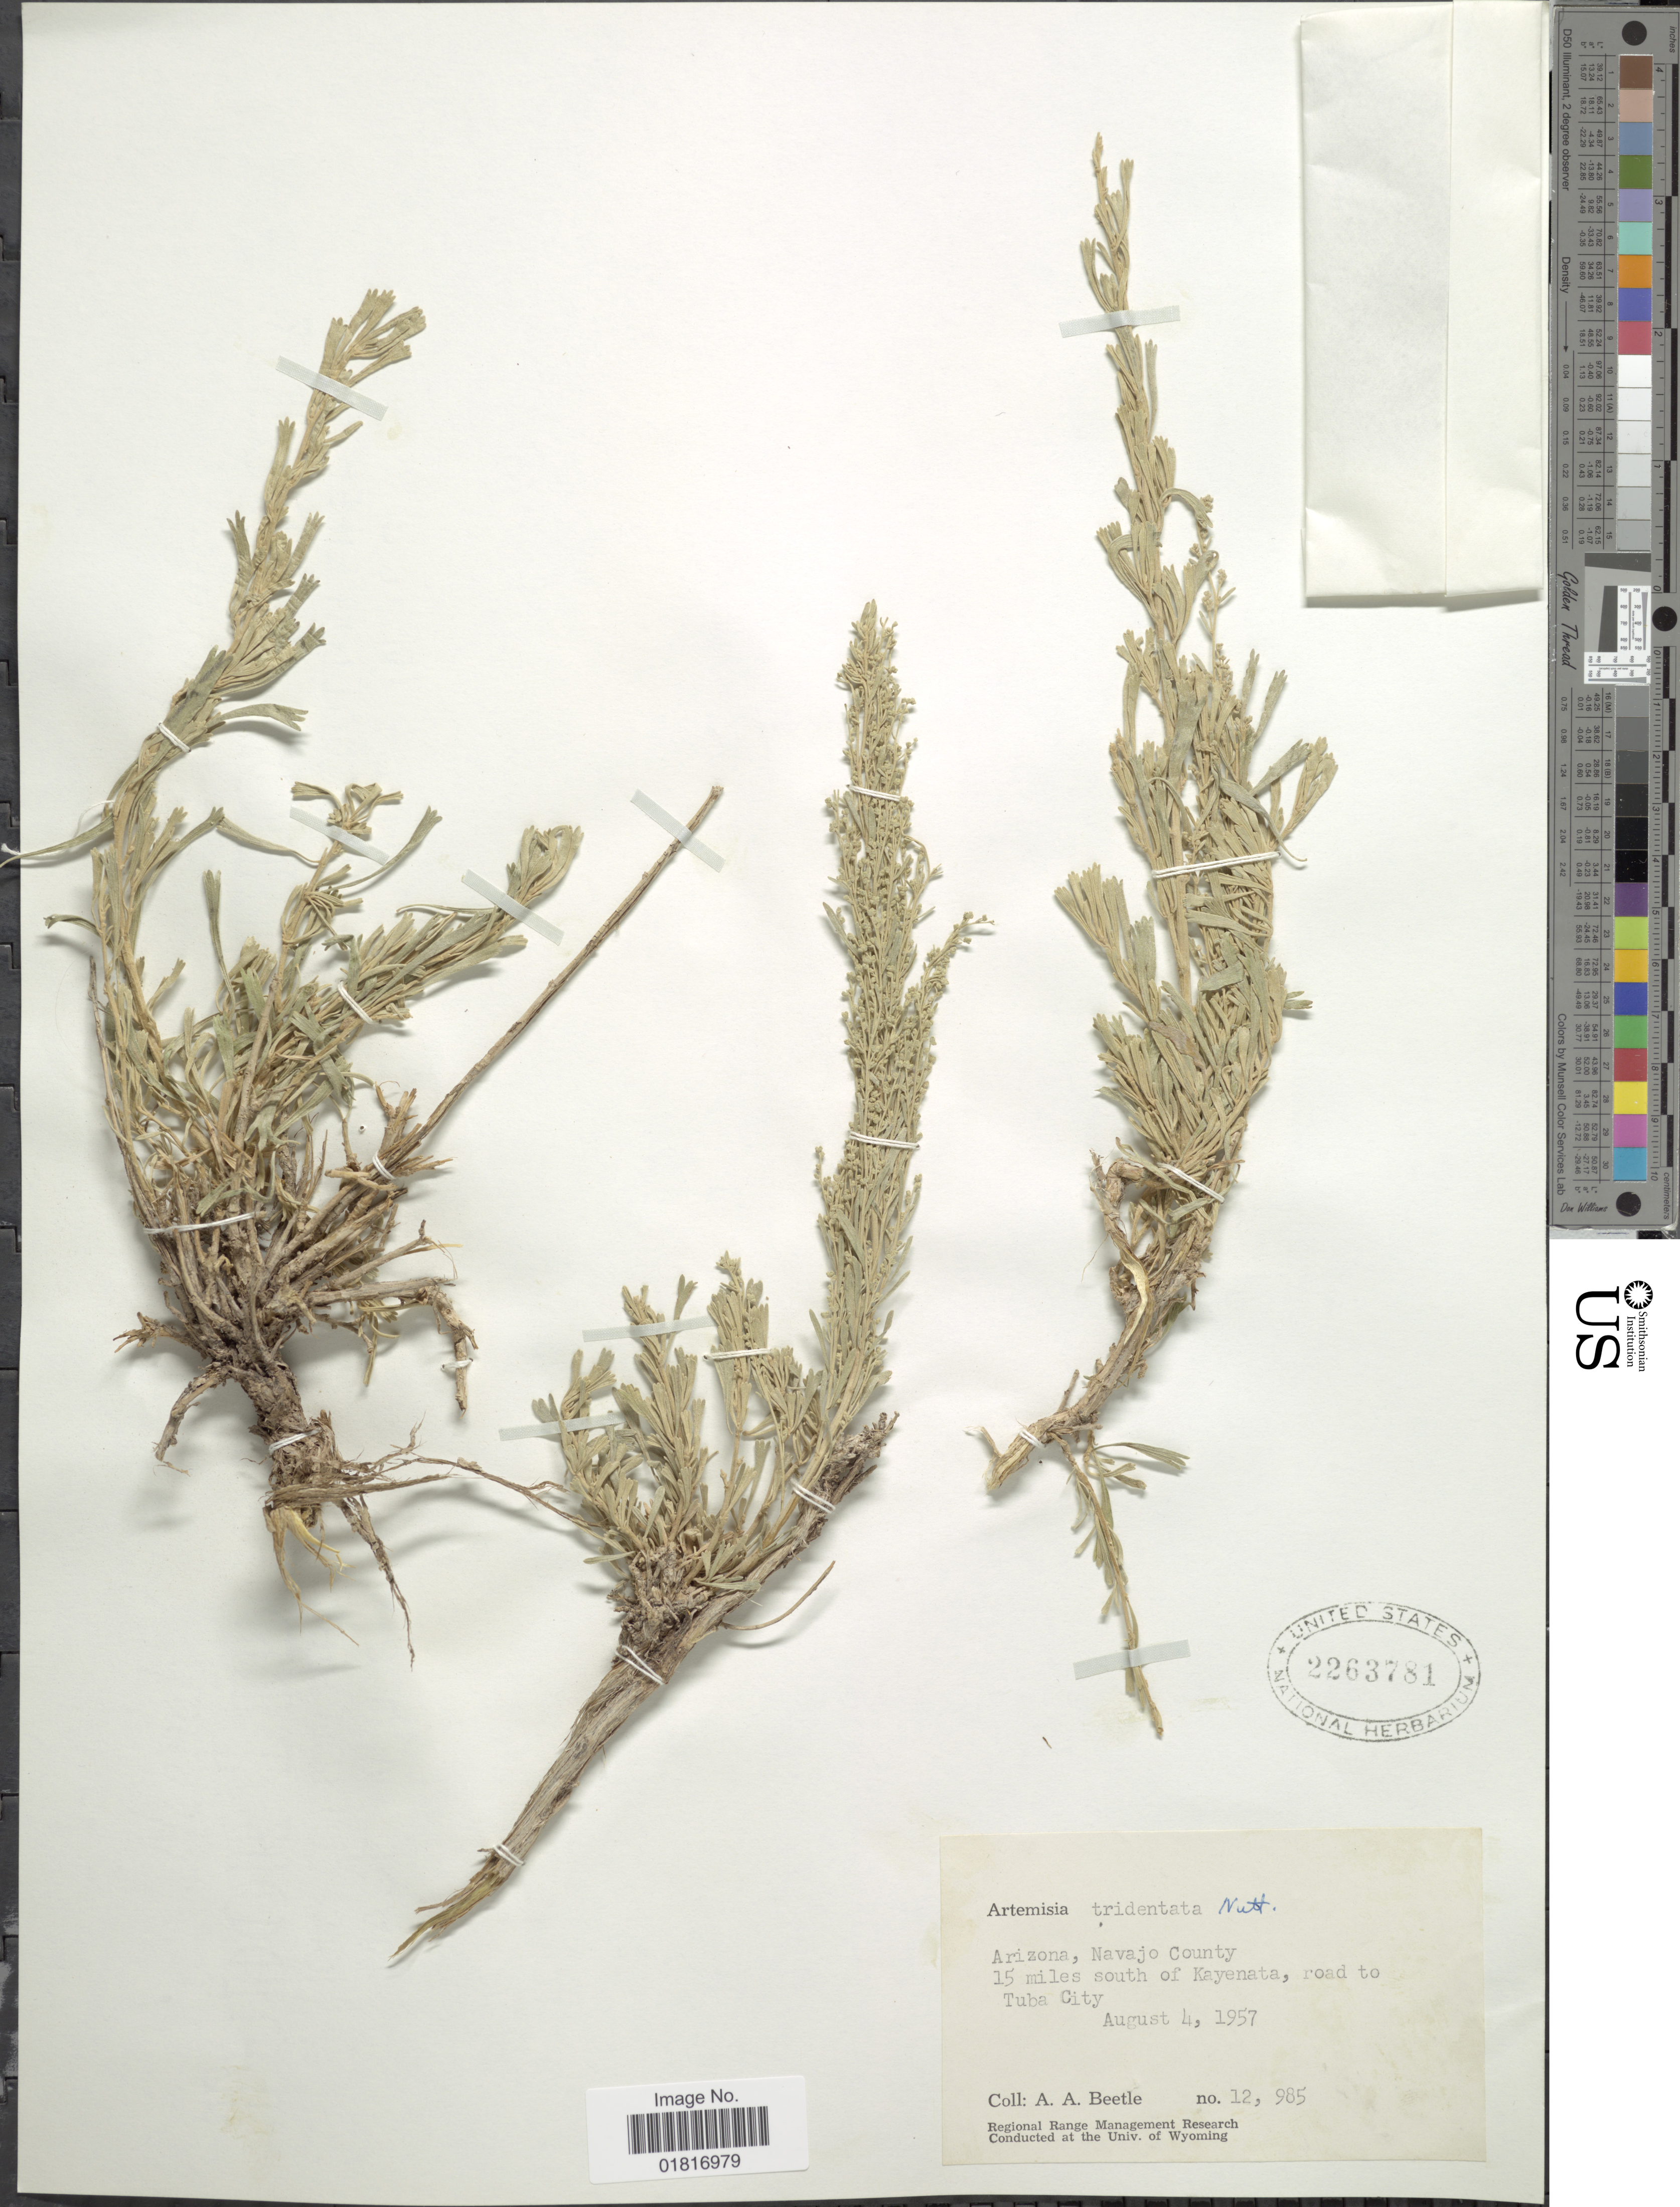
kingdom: Plantae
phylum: Tracheophyta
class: Magnoliopsida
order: Asterales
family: Asteraceae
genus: Artemisia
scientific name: Artemisia tridentata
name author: Nutt.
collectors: A. A. Beetle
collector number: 12985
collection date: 1957-08-04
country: United States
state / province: Arizona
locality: Navajo County 15 iles south of Kayenata, road to Tuba City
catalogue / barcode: US 2263781